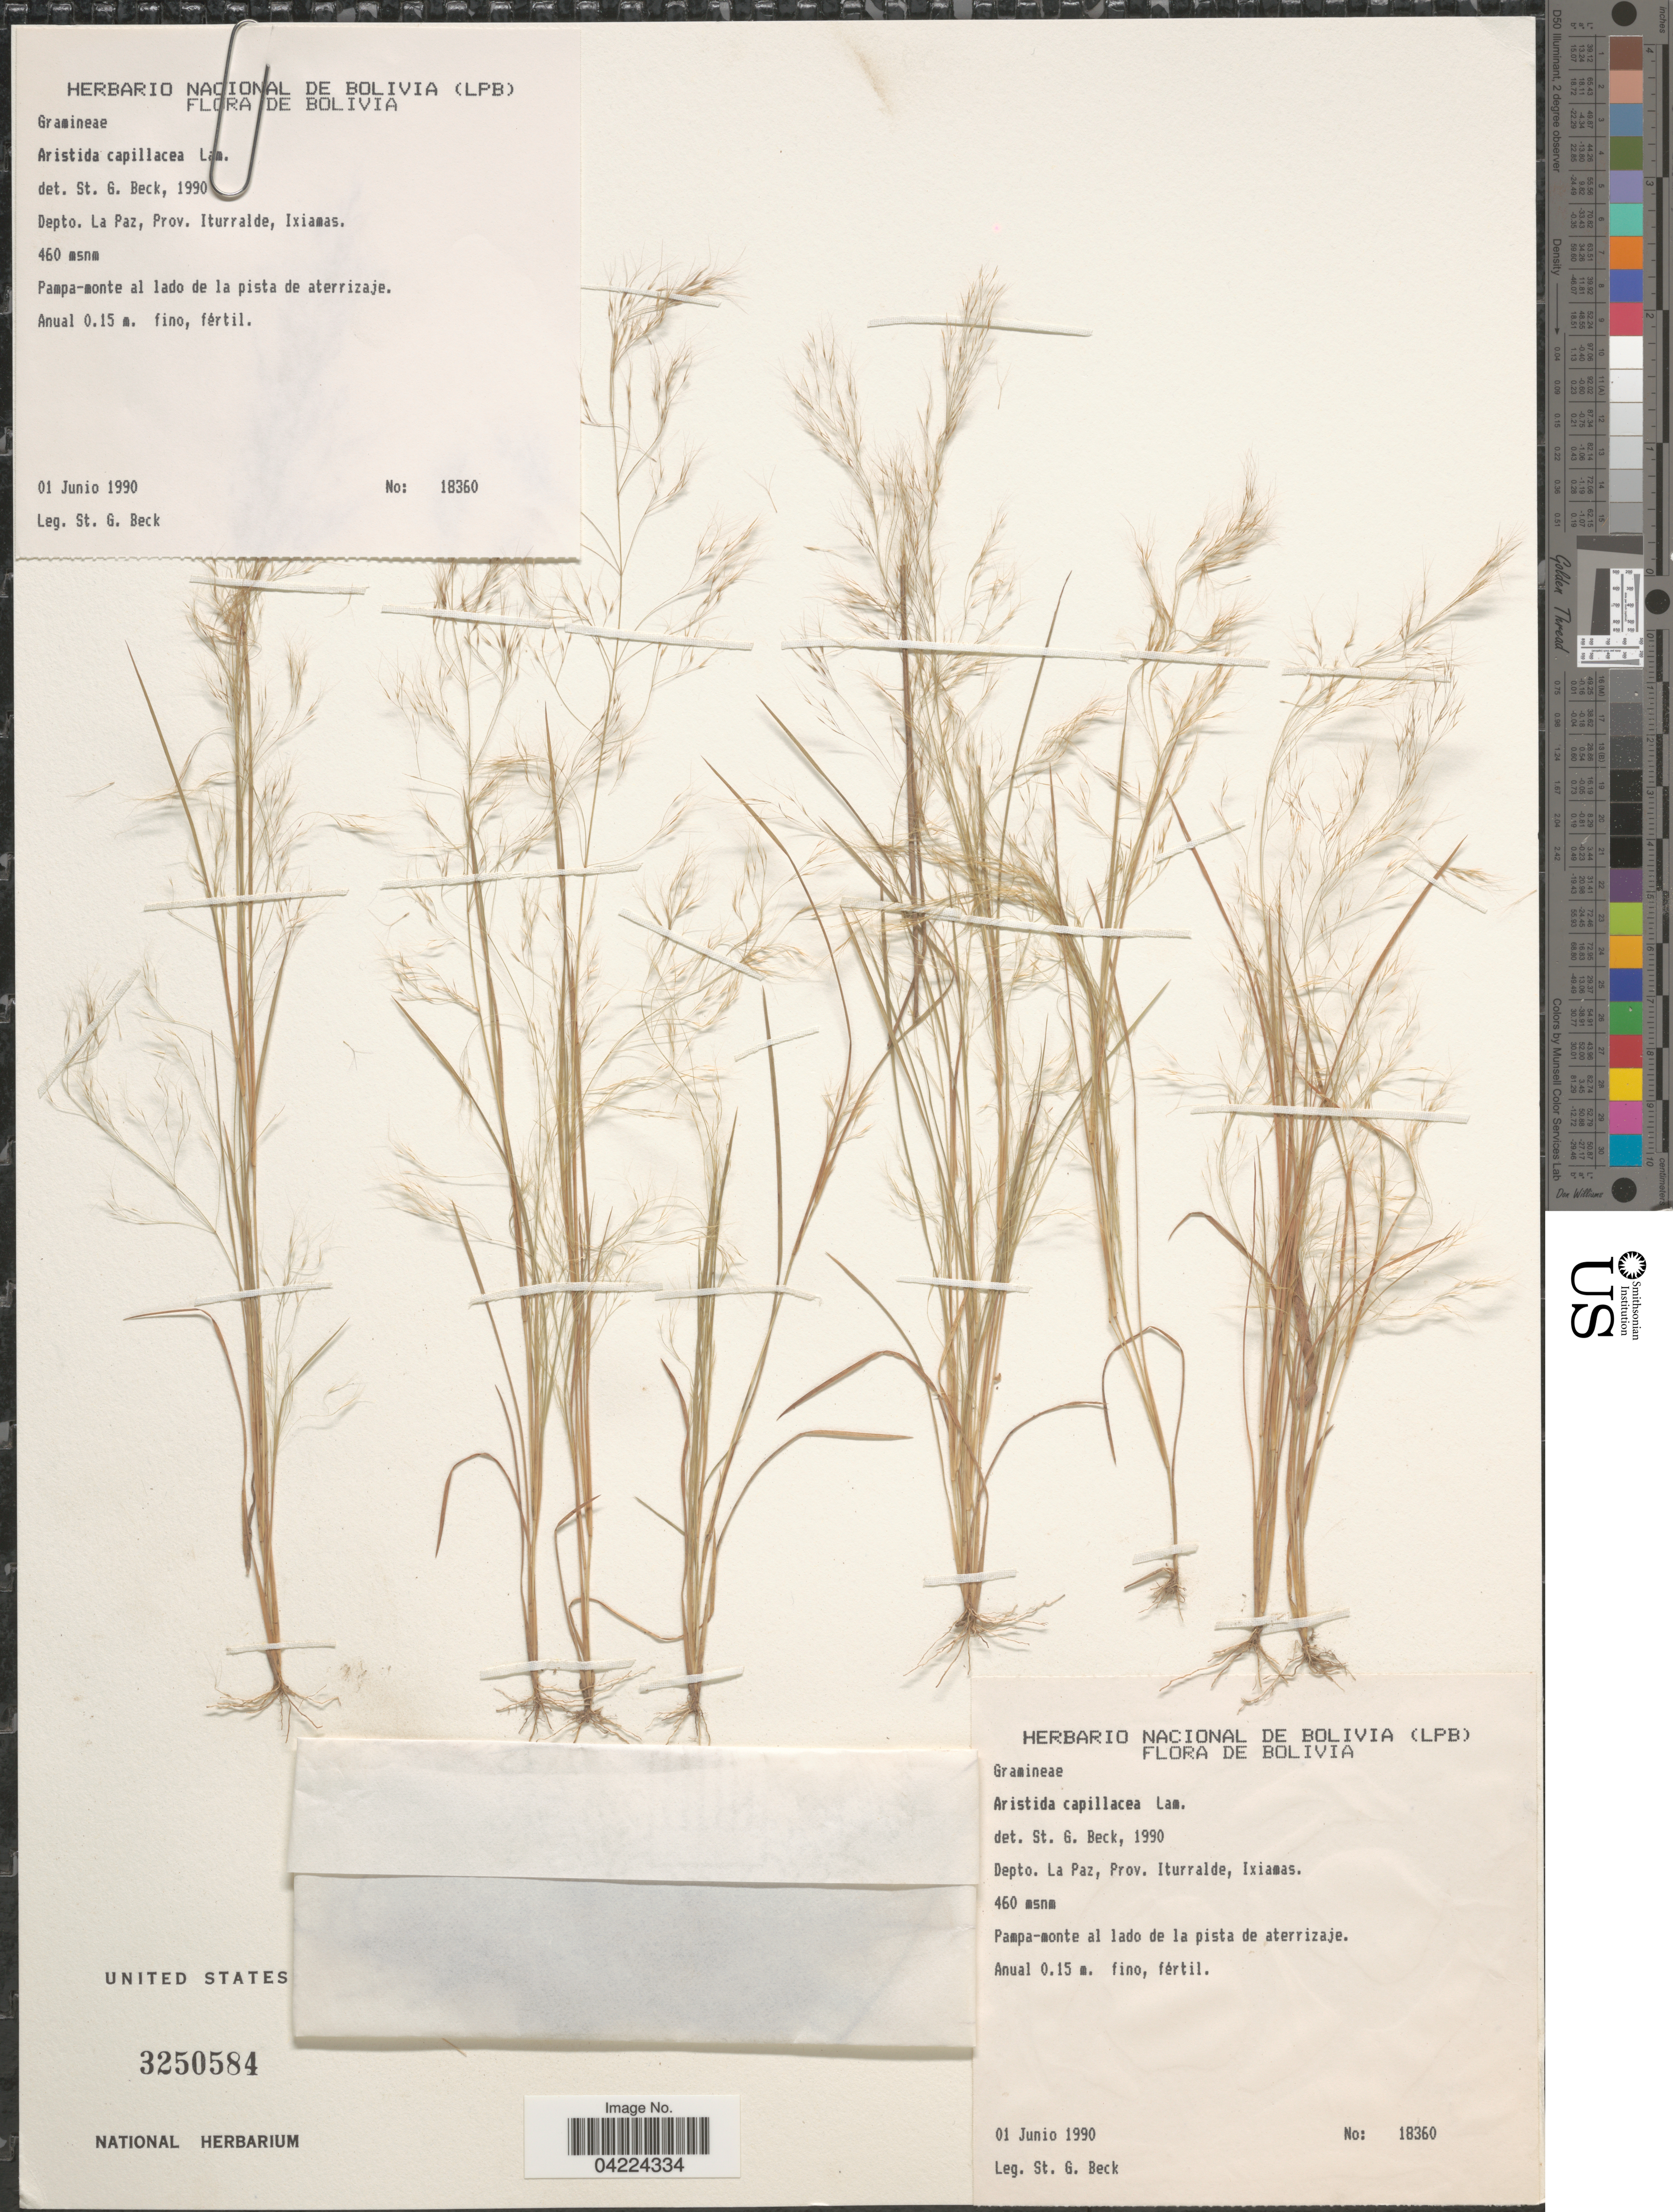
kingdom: Plantae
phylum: Tracheophyta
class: Liliopsida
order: Poales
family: Poaceae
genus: Aristida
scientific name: Aristida capillacea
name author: Lam.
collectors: S. G. Beck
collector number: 18360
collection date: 1990-06-01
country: Bolivia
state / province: La Paz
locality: Depto. La Paz, Prov. Iturralde, Ixiamas. Pampa-monte al lado de la pista de aterrizaje.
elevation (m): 460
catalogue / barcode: US 3250584